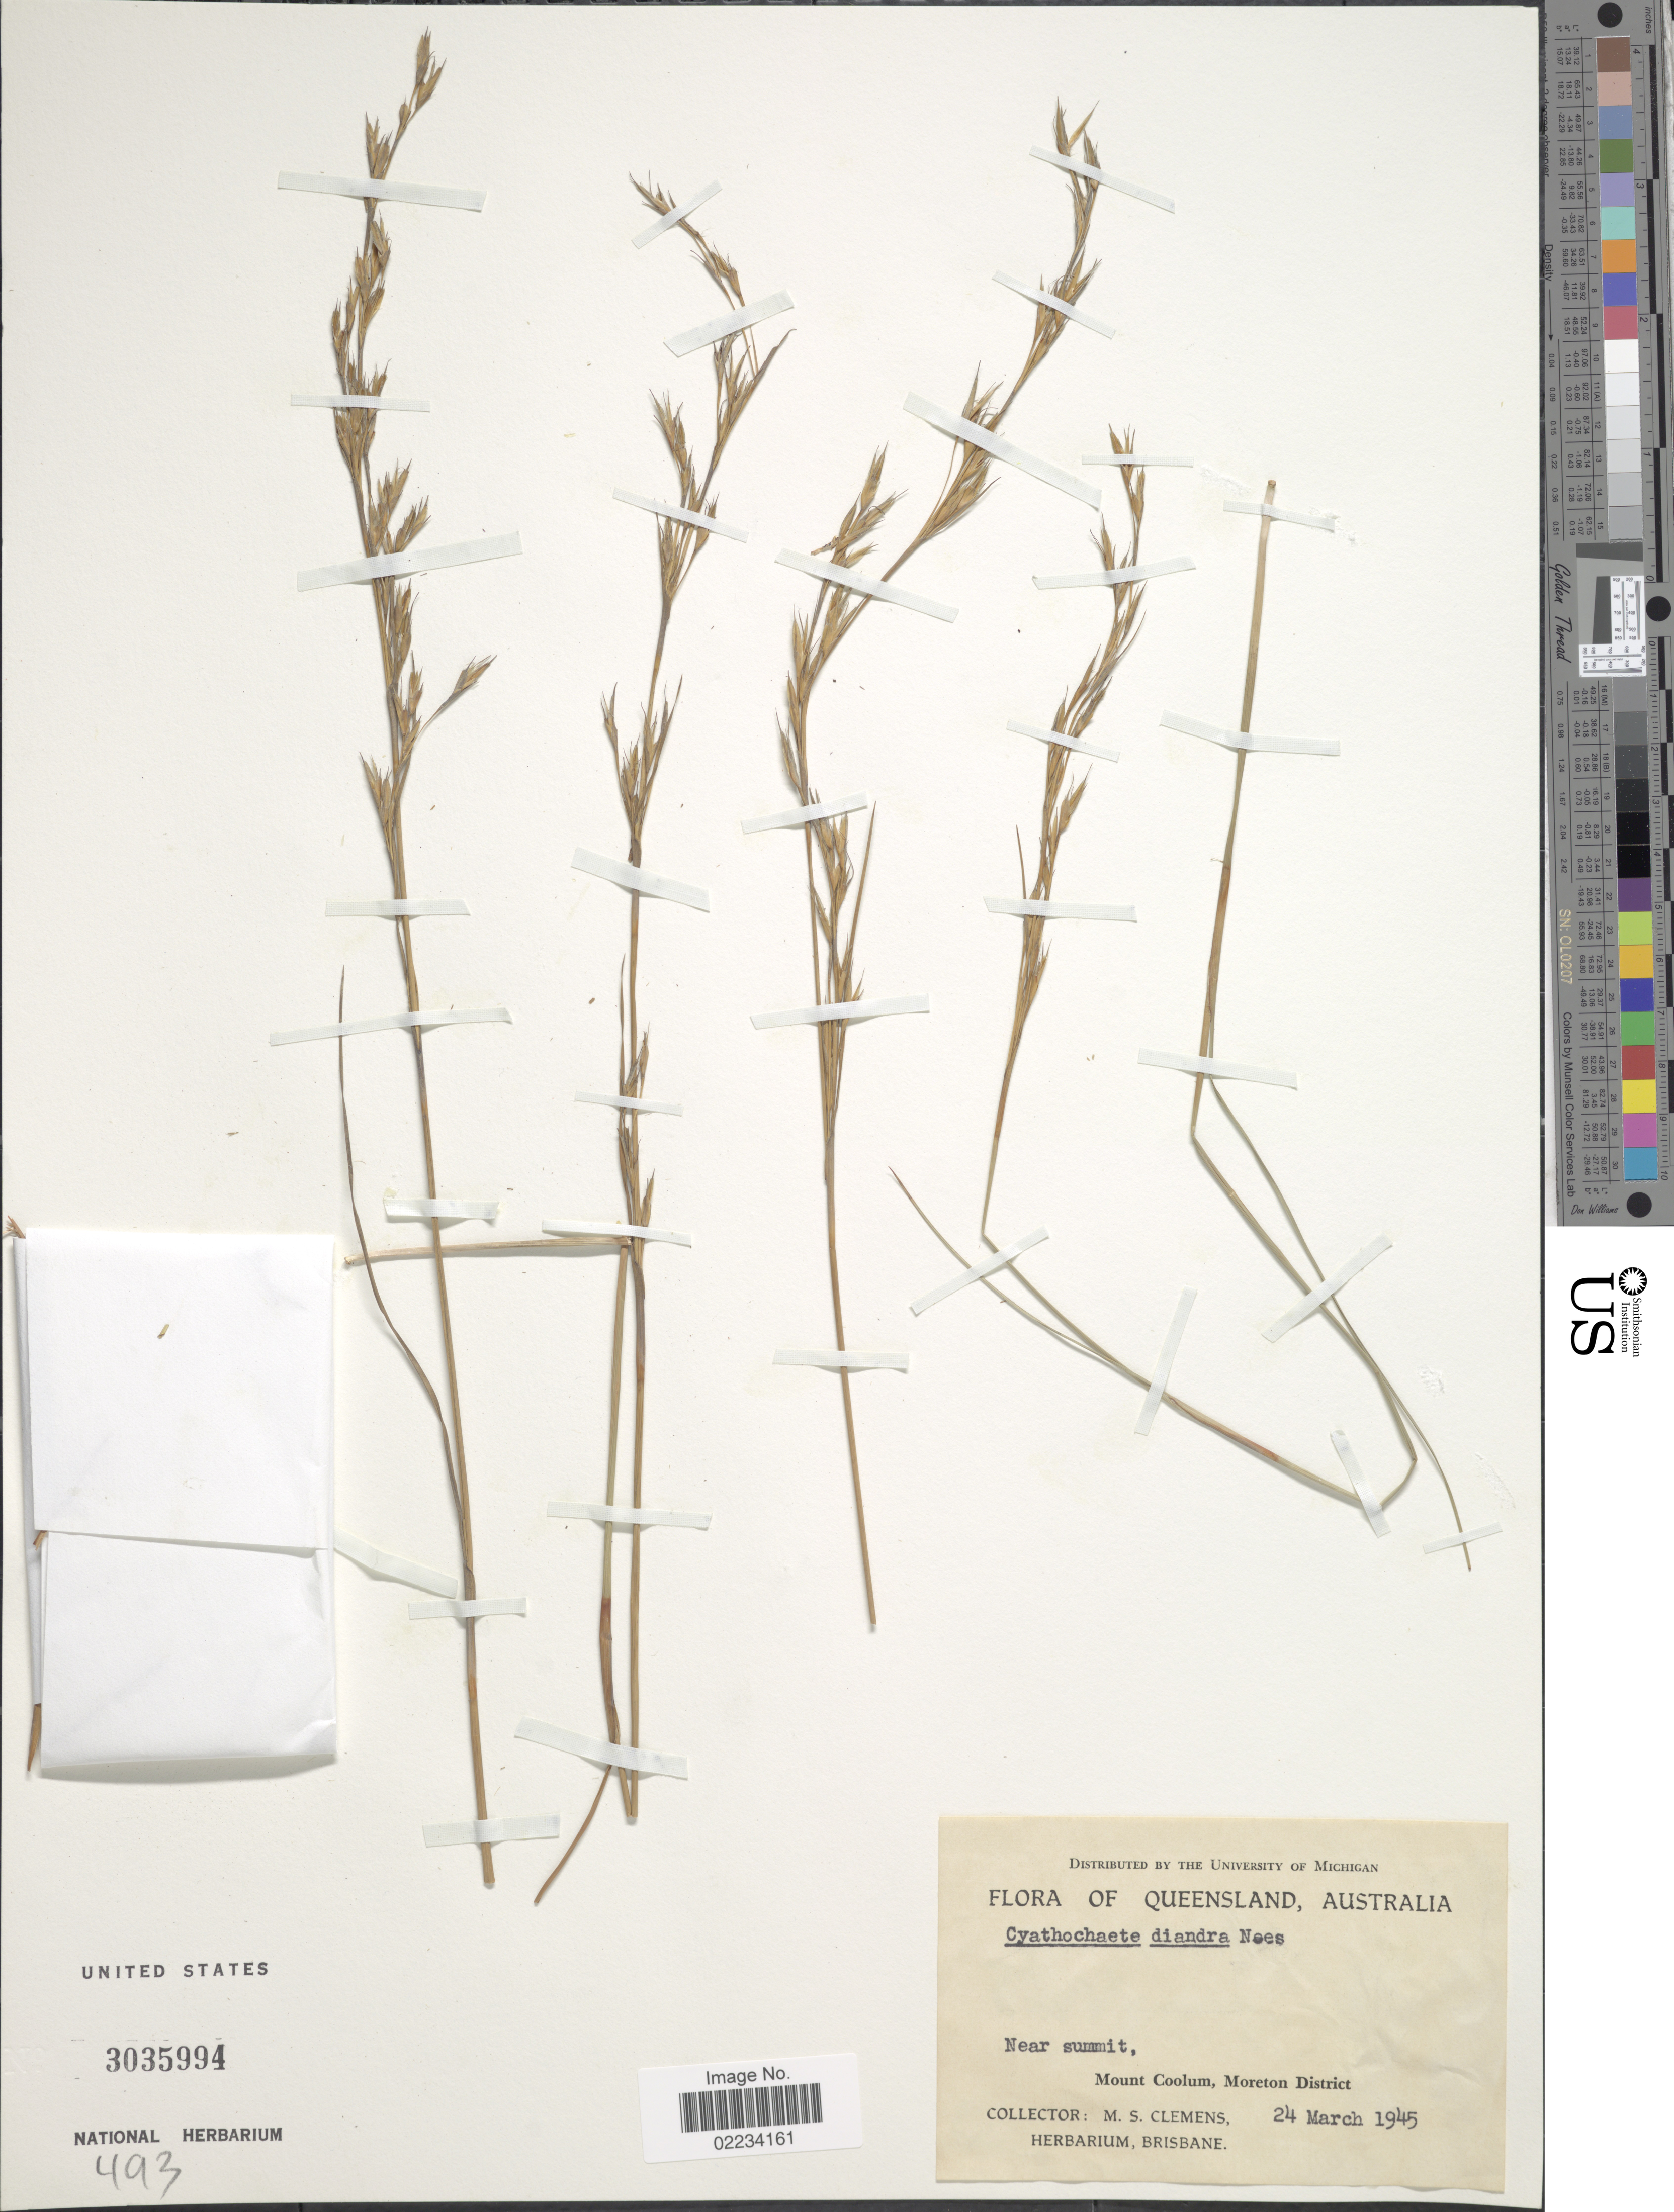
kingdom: Plantae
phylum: Tracheophyta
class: Liliopsida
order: Poales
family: Cyperaceae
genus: Cyathochaeta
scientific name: Cyathochaeta diandra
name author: (R. Br.) Nees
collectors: M. S. Clemens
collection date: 1945-03-24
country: Australia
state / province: Queensland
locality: Near summit, mount Coolum, Moreton District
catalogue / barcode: US 3035994